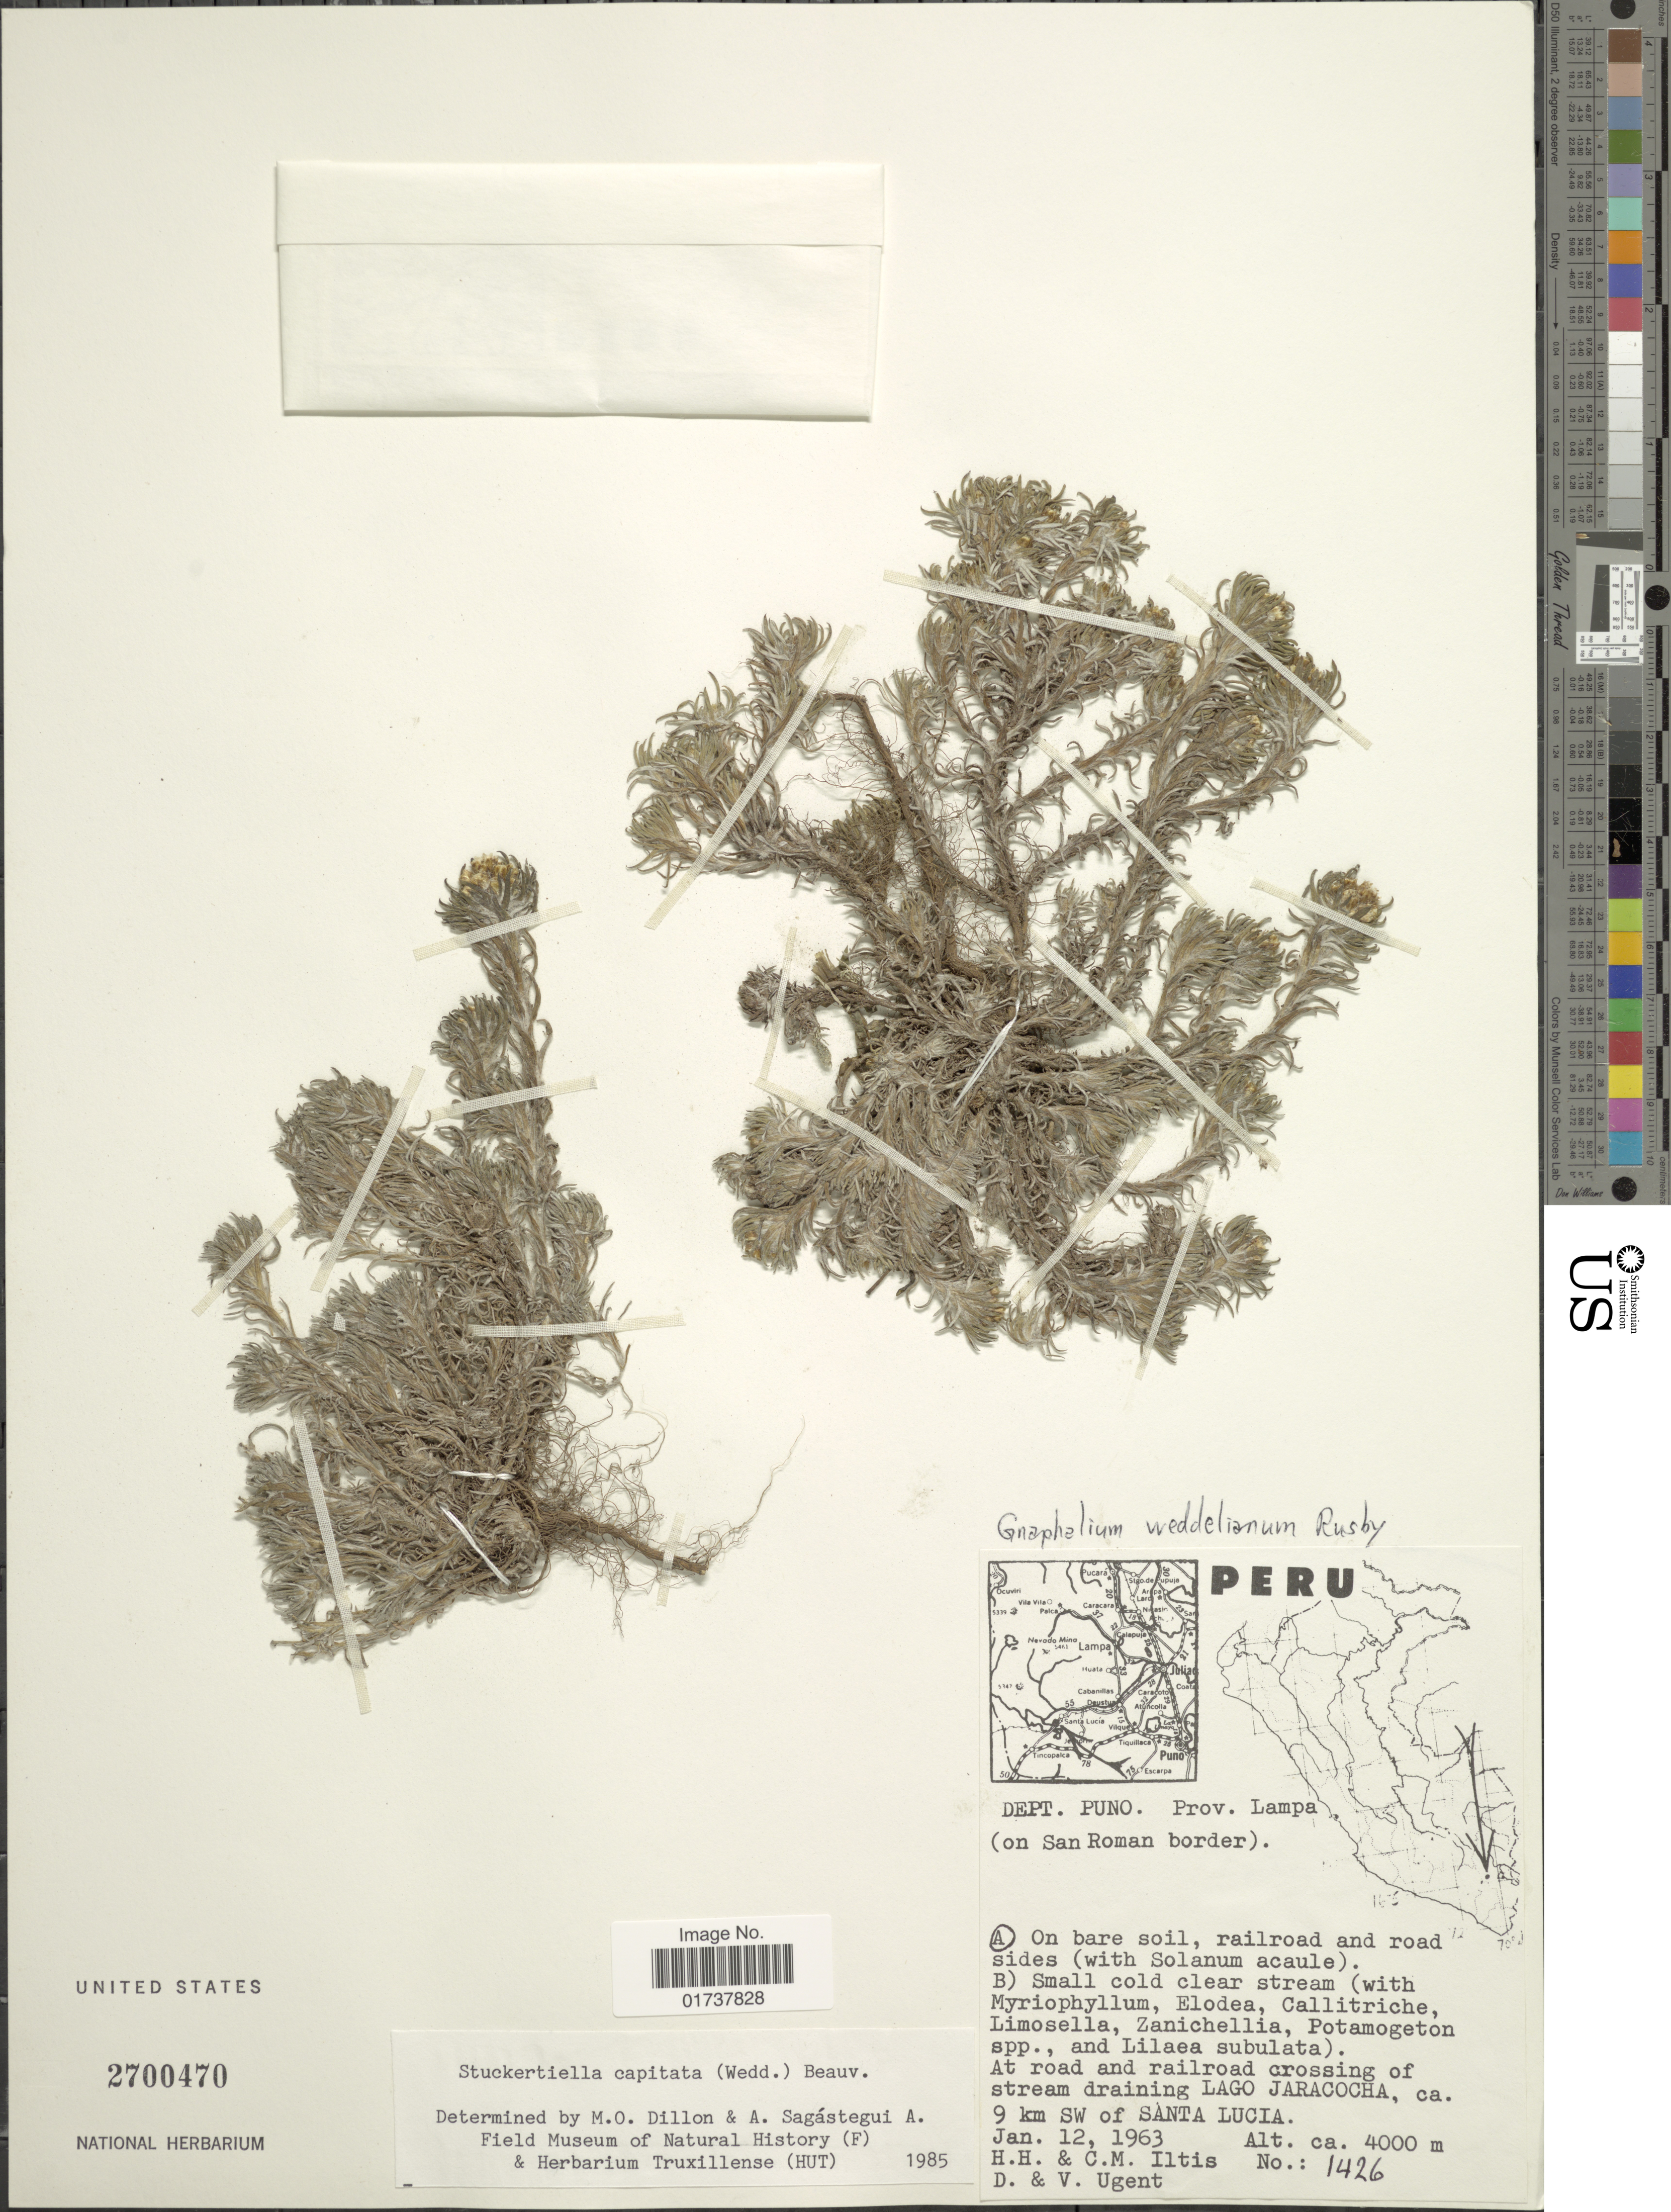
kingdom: Plantae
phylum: Tracheophyta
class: Magnoliopsida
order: Asterales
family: Asteraceae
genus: Stuckertiella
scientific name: Stuckertiella capitata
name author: (Wedd.) P. Beauv.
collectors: H. H. Iltis, C. M Iltis, D. Ugent & V. Ugent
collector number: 1426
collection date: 1963-01-12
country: Peru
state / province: Puno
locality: Dept. Puna, Prov. Lampa, At road and railroad crossing of stream draining Lago Jaracocha, ca. 9 km SE of Santa Lucia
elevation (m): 4000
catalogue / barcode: US 2700470